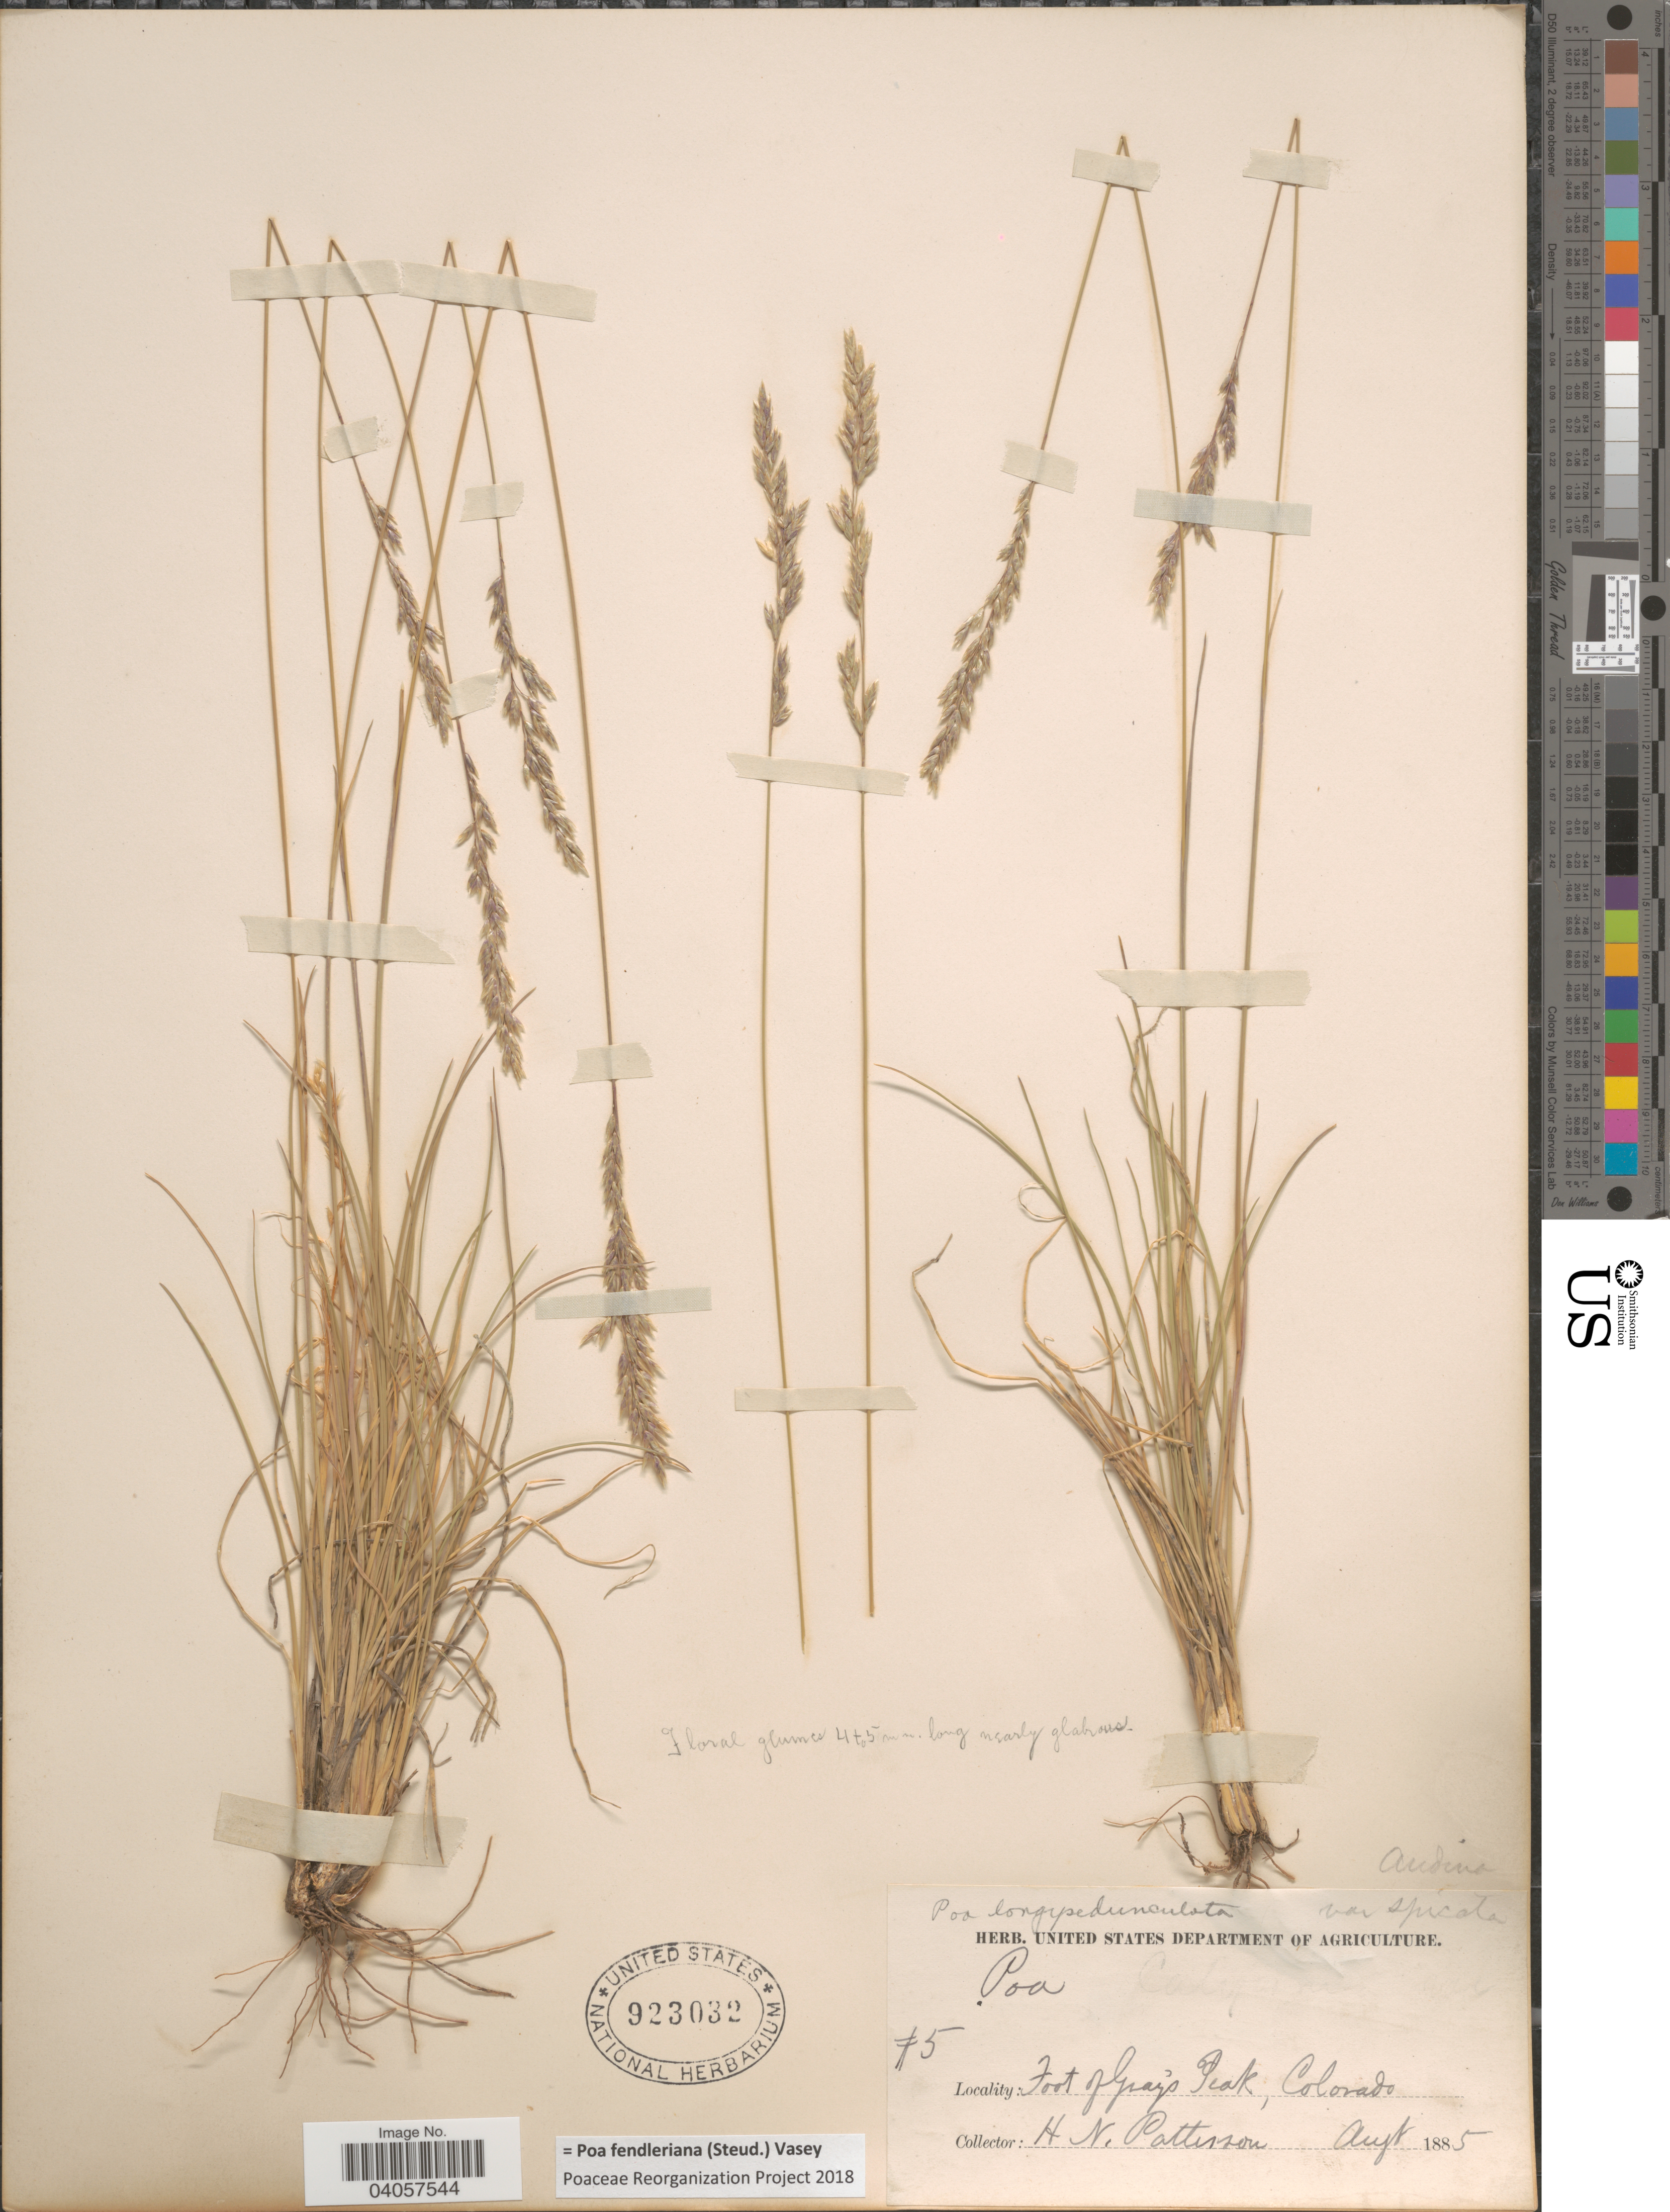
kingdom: Plantae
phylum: Tracheophyta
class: Liliopsida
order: Poales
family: Poaceae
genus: Poa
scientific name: Poa fendleriana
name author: (Steud.) Vasey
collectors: H. N. Patterson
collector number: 5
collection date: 1885-08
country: United States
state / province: Colorado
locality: Foot of Gray's Peak.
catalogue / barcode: US 923032